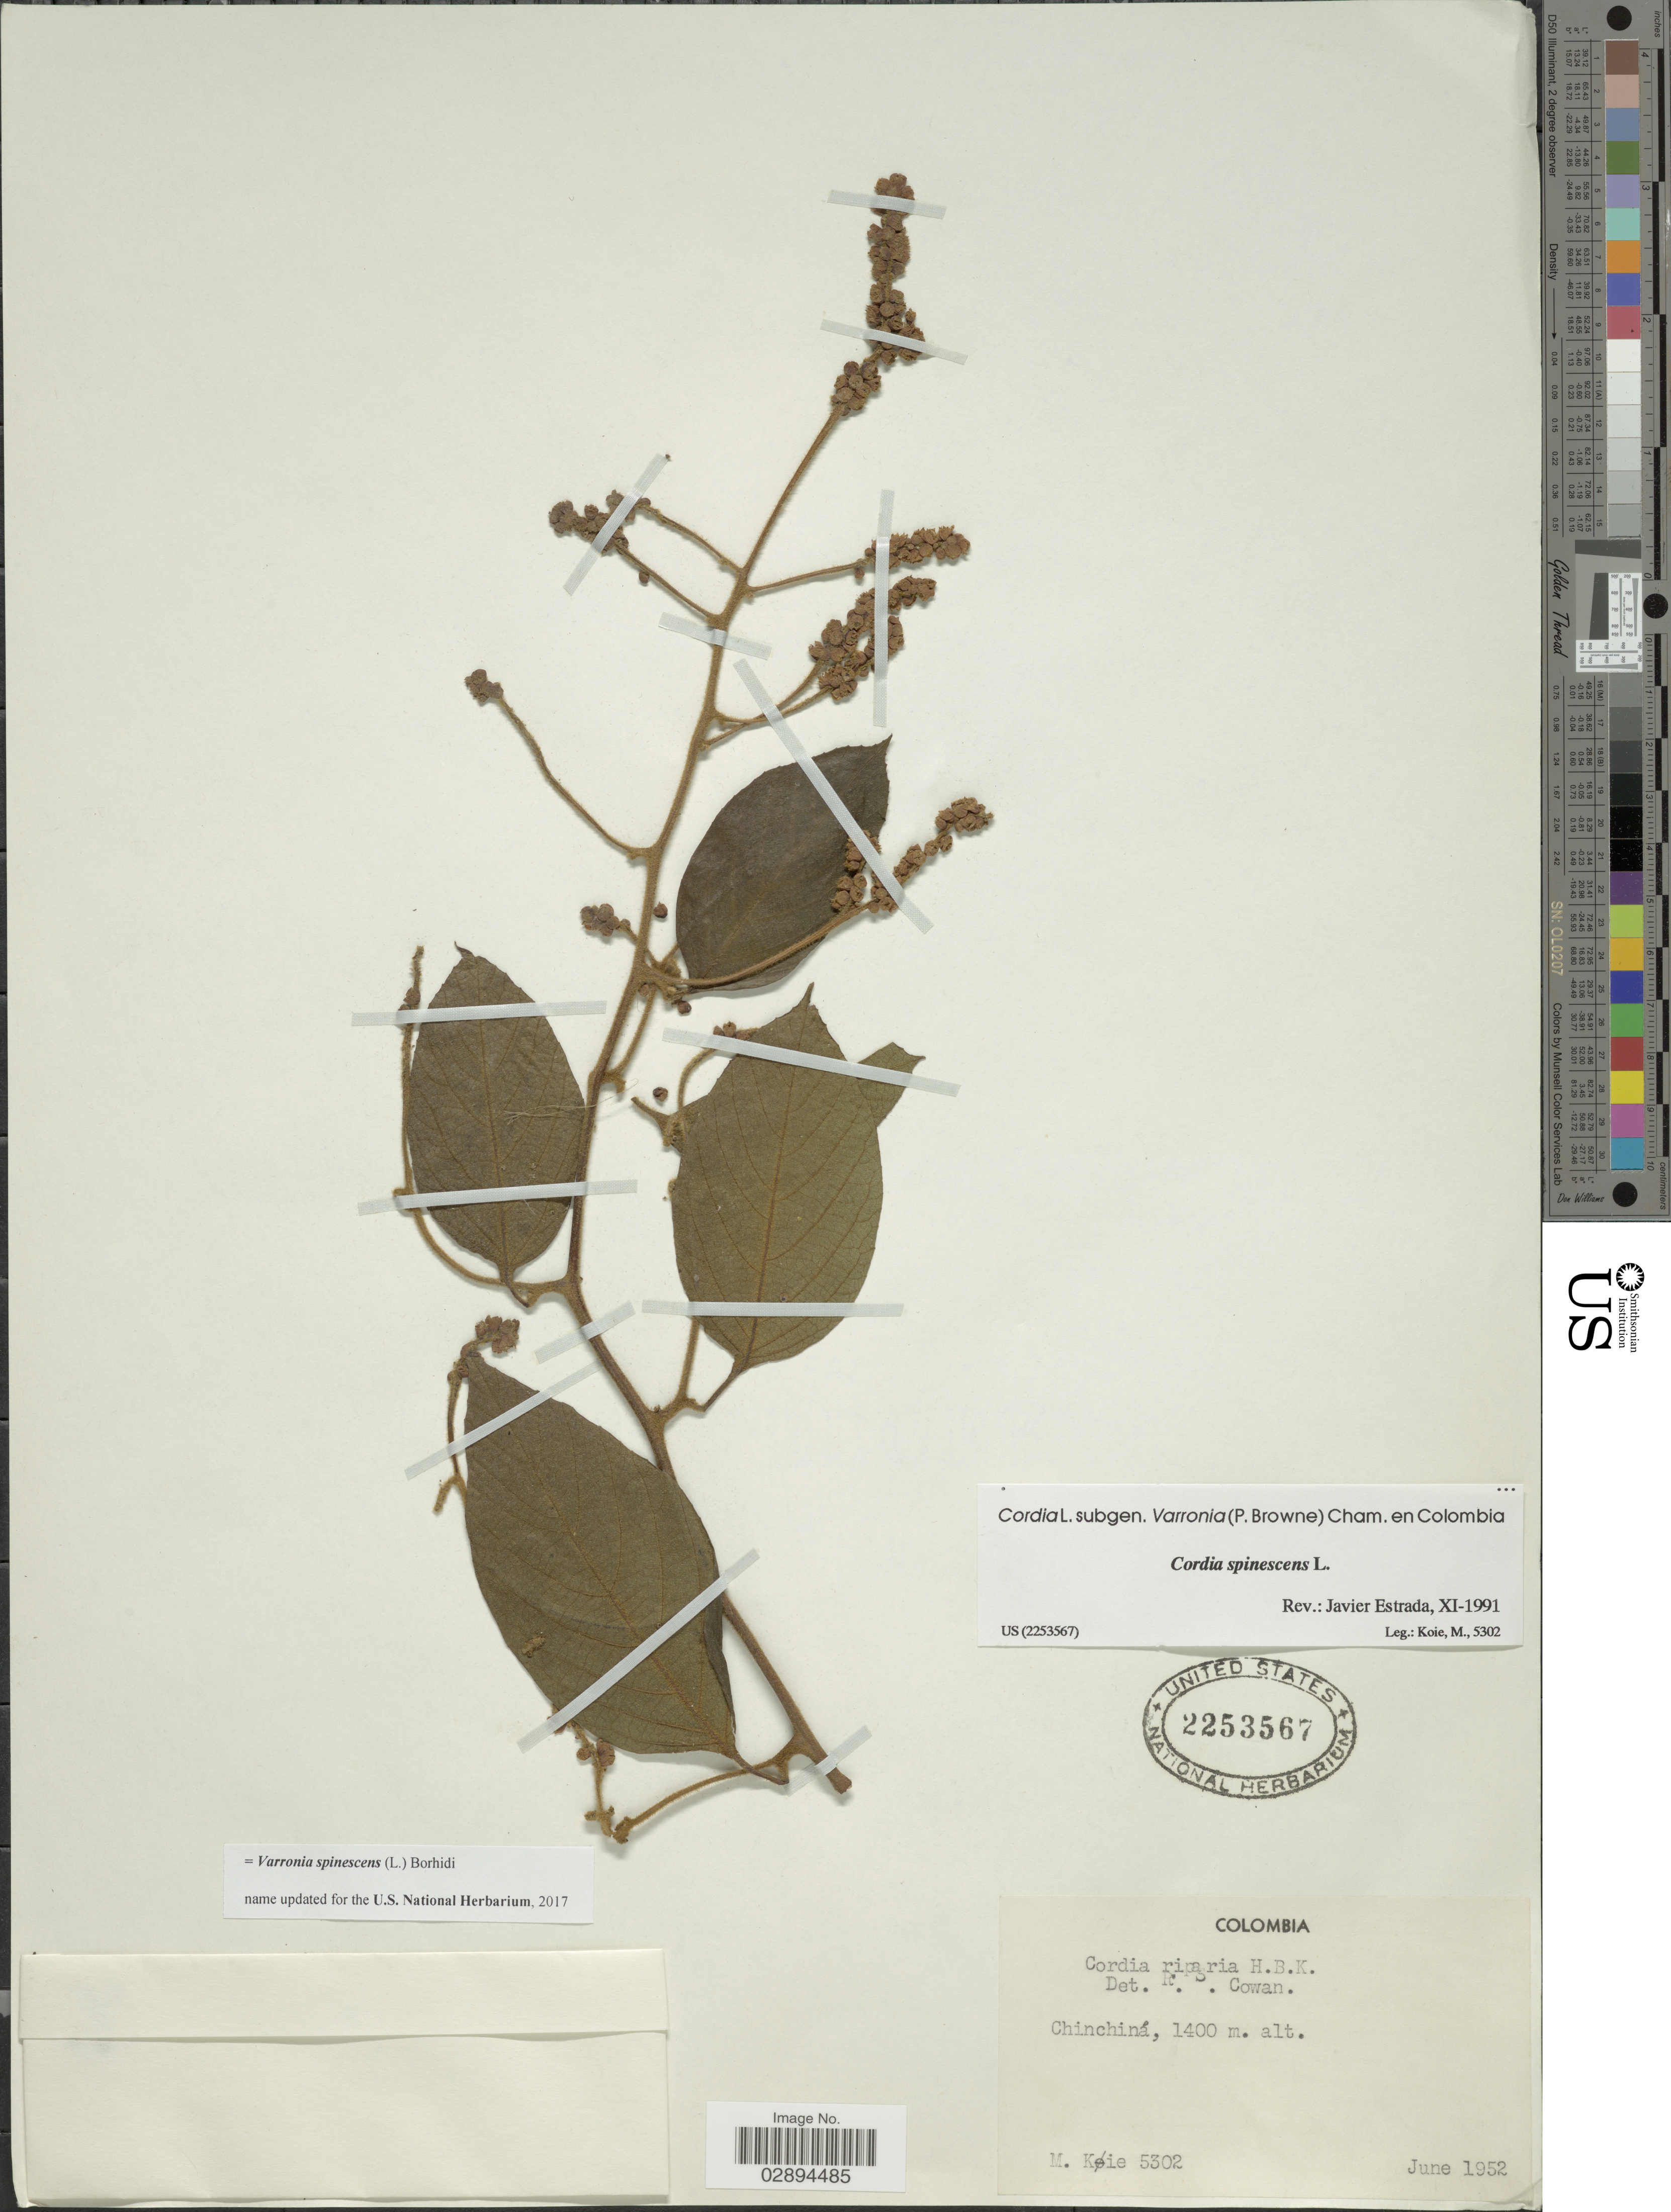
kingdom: Plantae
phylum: Tracheophyta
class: Magnoliopsida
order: Boraginales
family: Cordiaceae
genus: Varronia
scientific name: Varronia spinescens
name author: (L.) Borhidi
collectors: M. Köie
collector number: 5302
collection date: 1952-06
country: Colombia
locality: Chinchiná.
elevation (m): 1400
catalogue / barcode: US 2253567